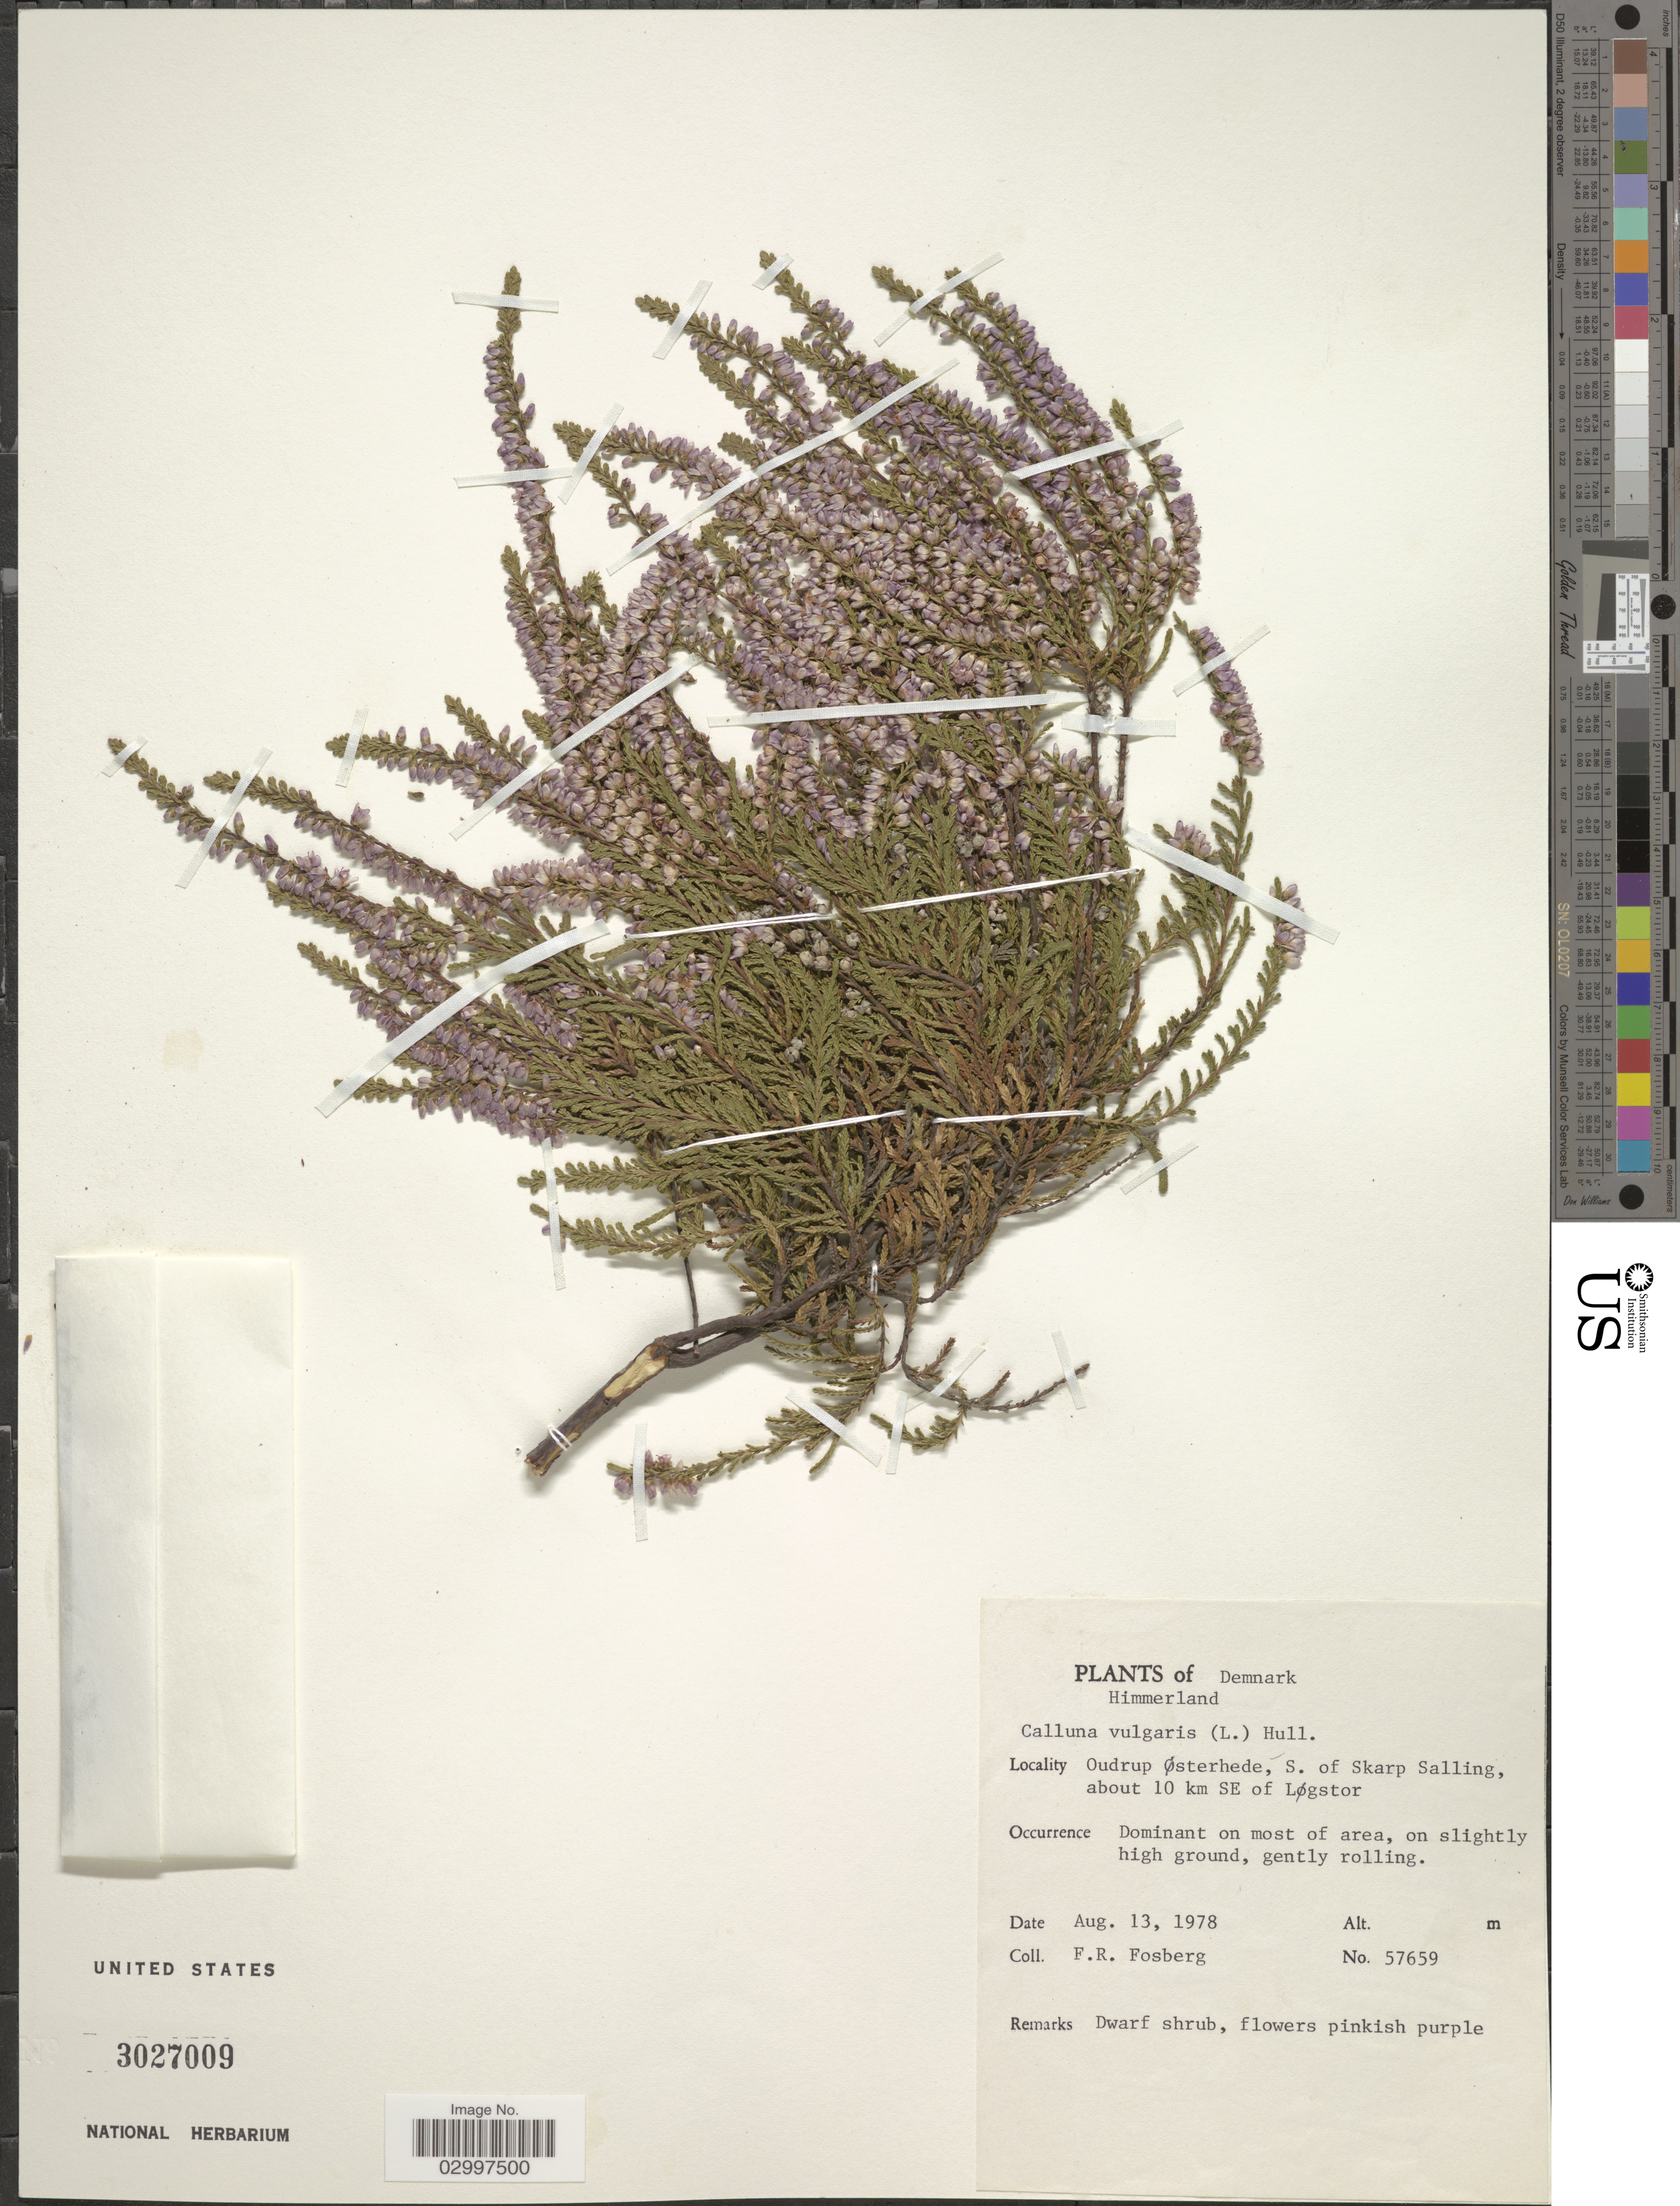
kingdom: Plantae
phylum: Tracheophyta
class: Magnoliopsida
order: Ericales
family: Ericaceae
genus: Calluna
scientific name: Calluna vulgaris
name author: (L.) Hull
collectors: F. R. Fosberg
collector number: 57659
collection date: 1978-08-13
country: Denmark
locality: Himmerland. Oudrup Osterhede, S. of Skarp Salling, about 10 km SE of Løgstor.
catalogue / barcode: US 3027009